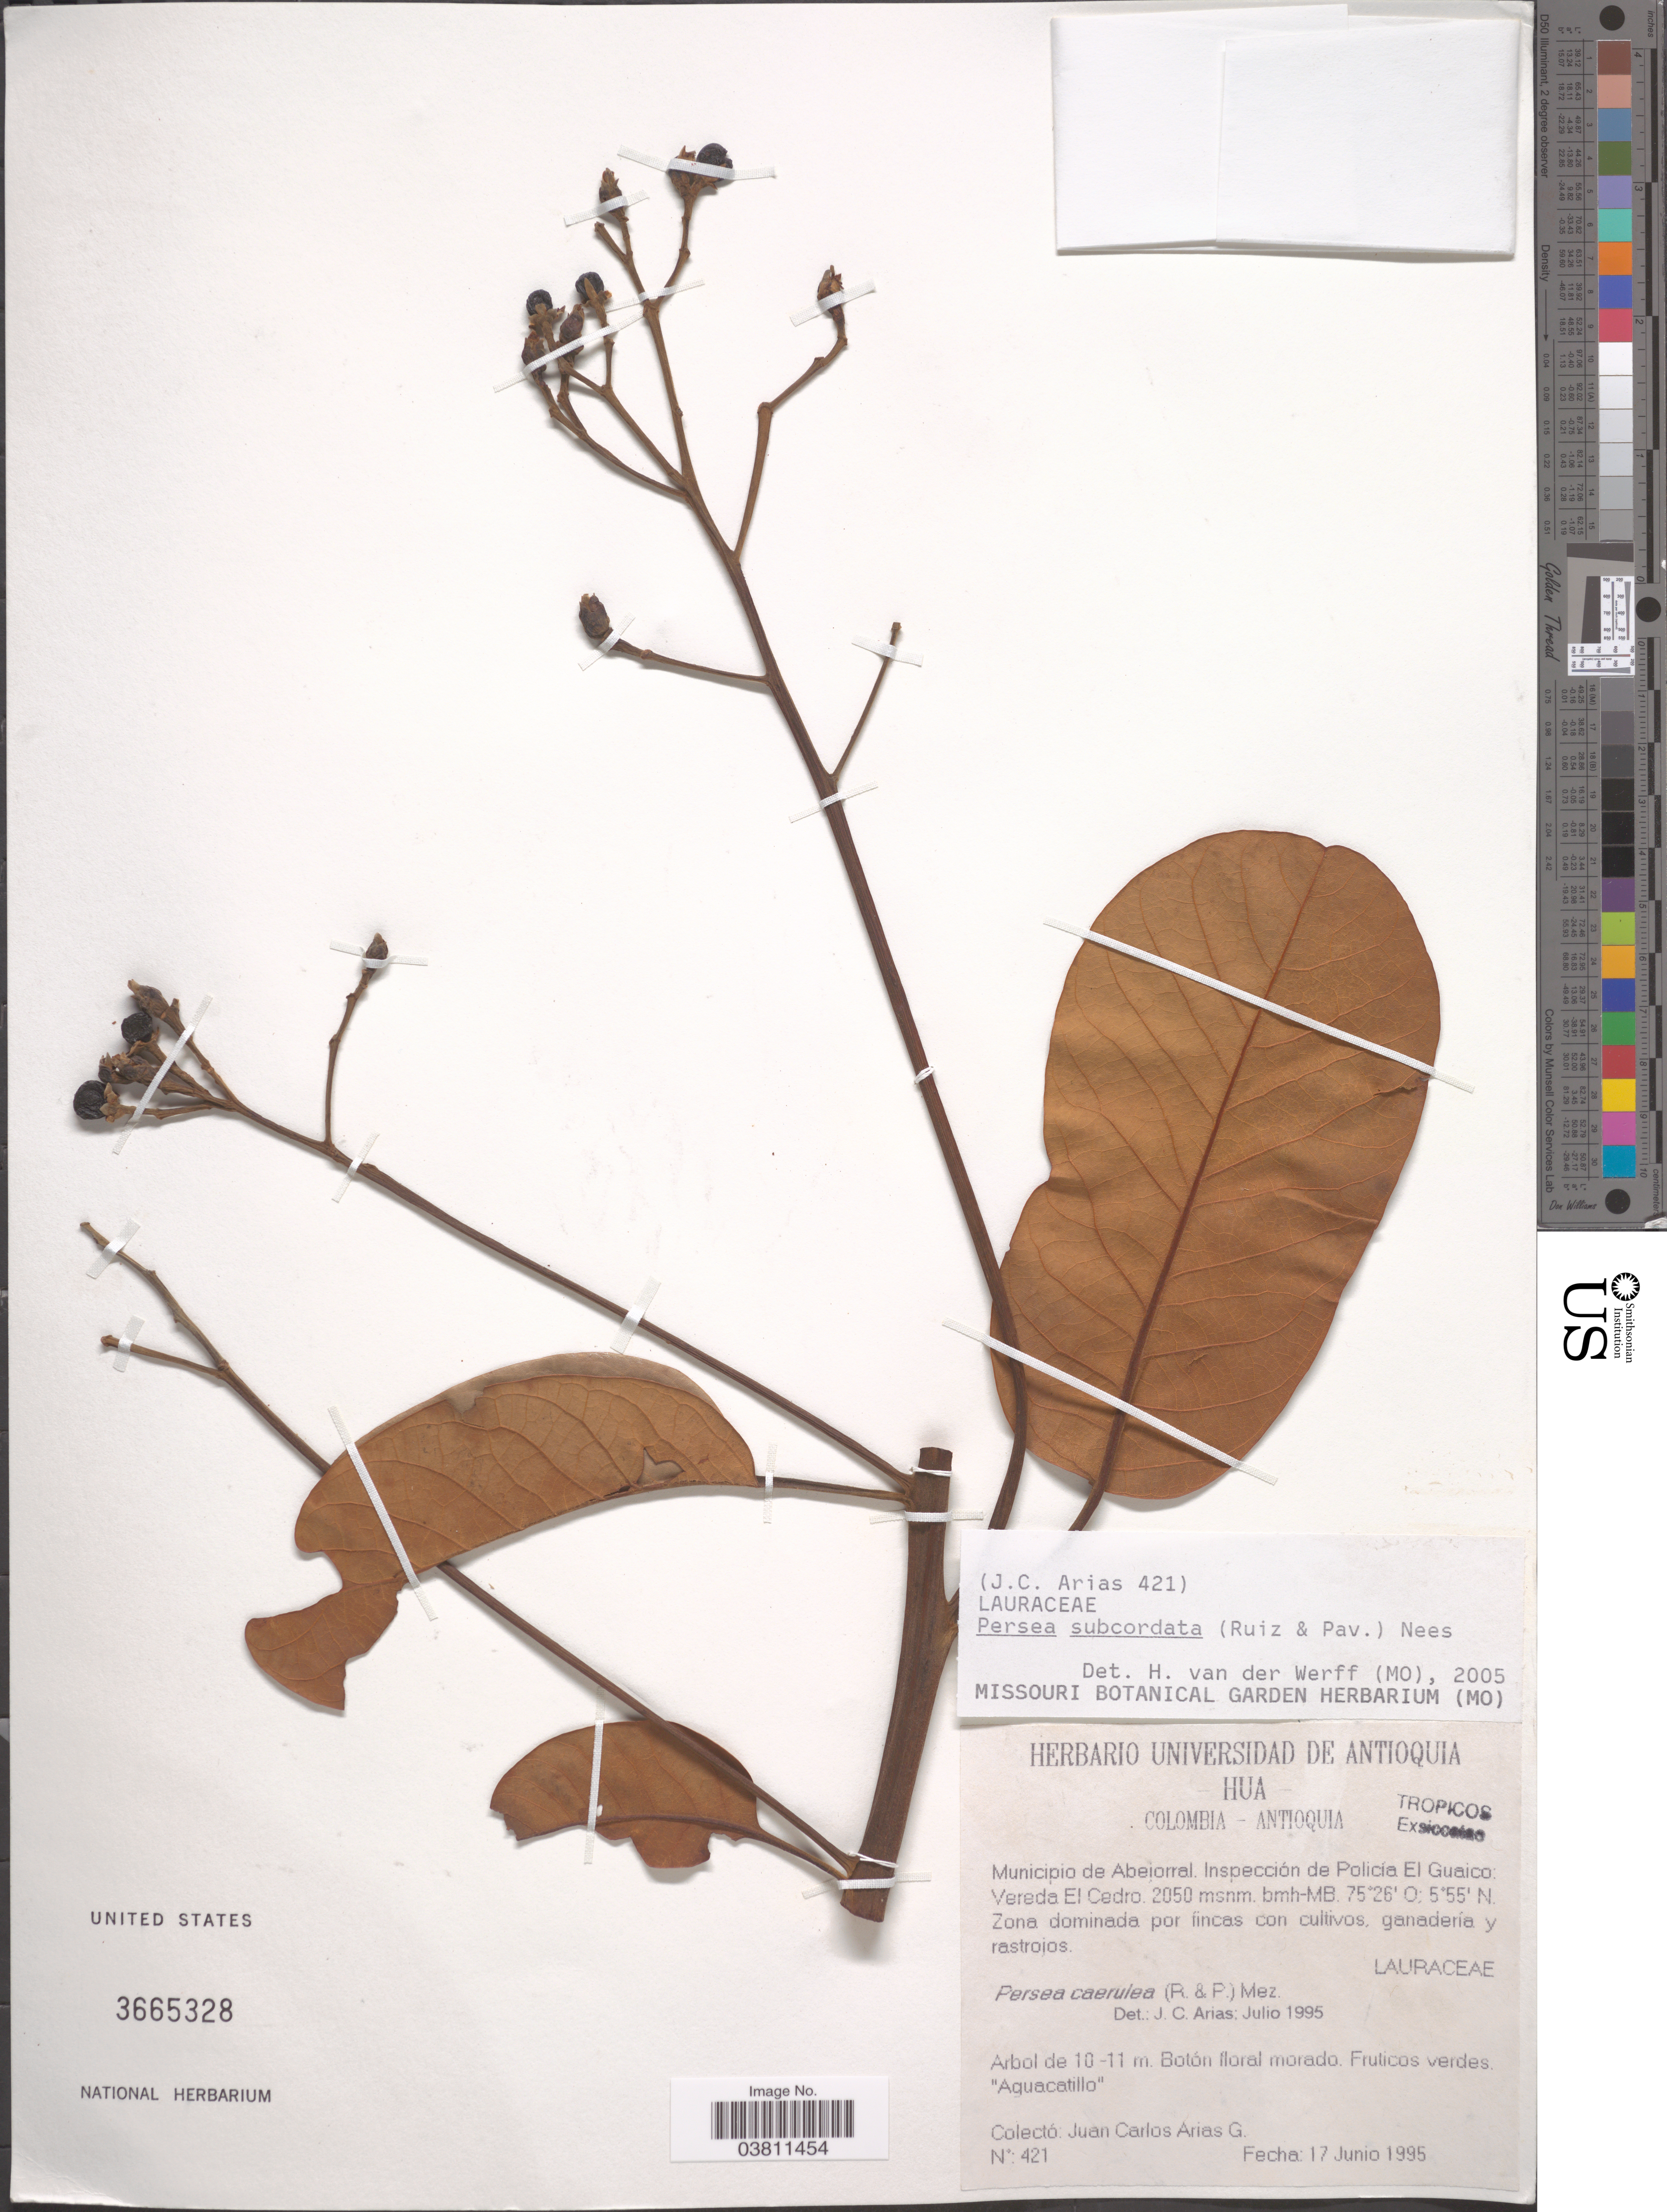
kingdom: Plantae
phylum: Tracheophyta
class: Magnoliopsida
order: Laurales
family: Lauraceae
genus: Persea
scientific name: Persea subcordata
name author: (Ruiz & Pav.) Nees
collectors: J. Arias G.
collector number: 421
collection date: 1995-06-17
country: Colombia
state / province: Antioquia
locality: Municipio de Abeiorral. Inspección de Policía El Guaico: Vereda El Cedro.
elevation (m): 2050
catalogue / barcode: US 3665328